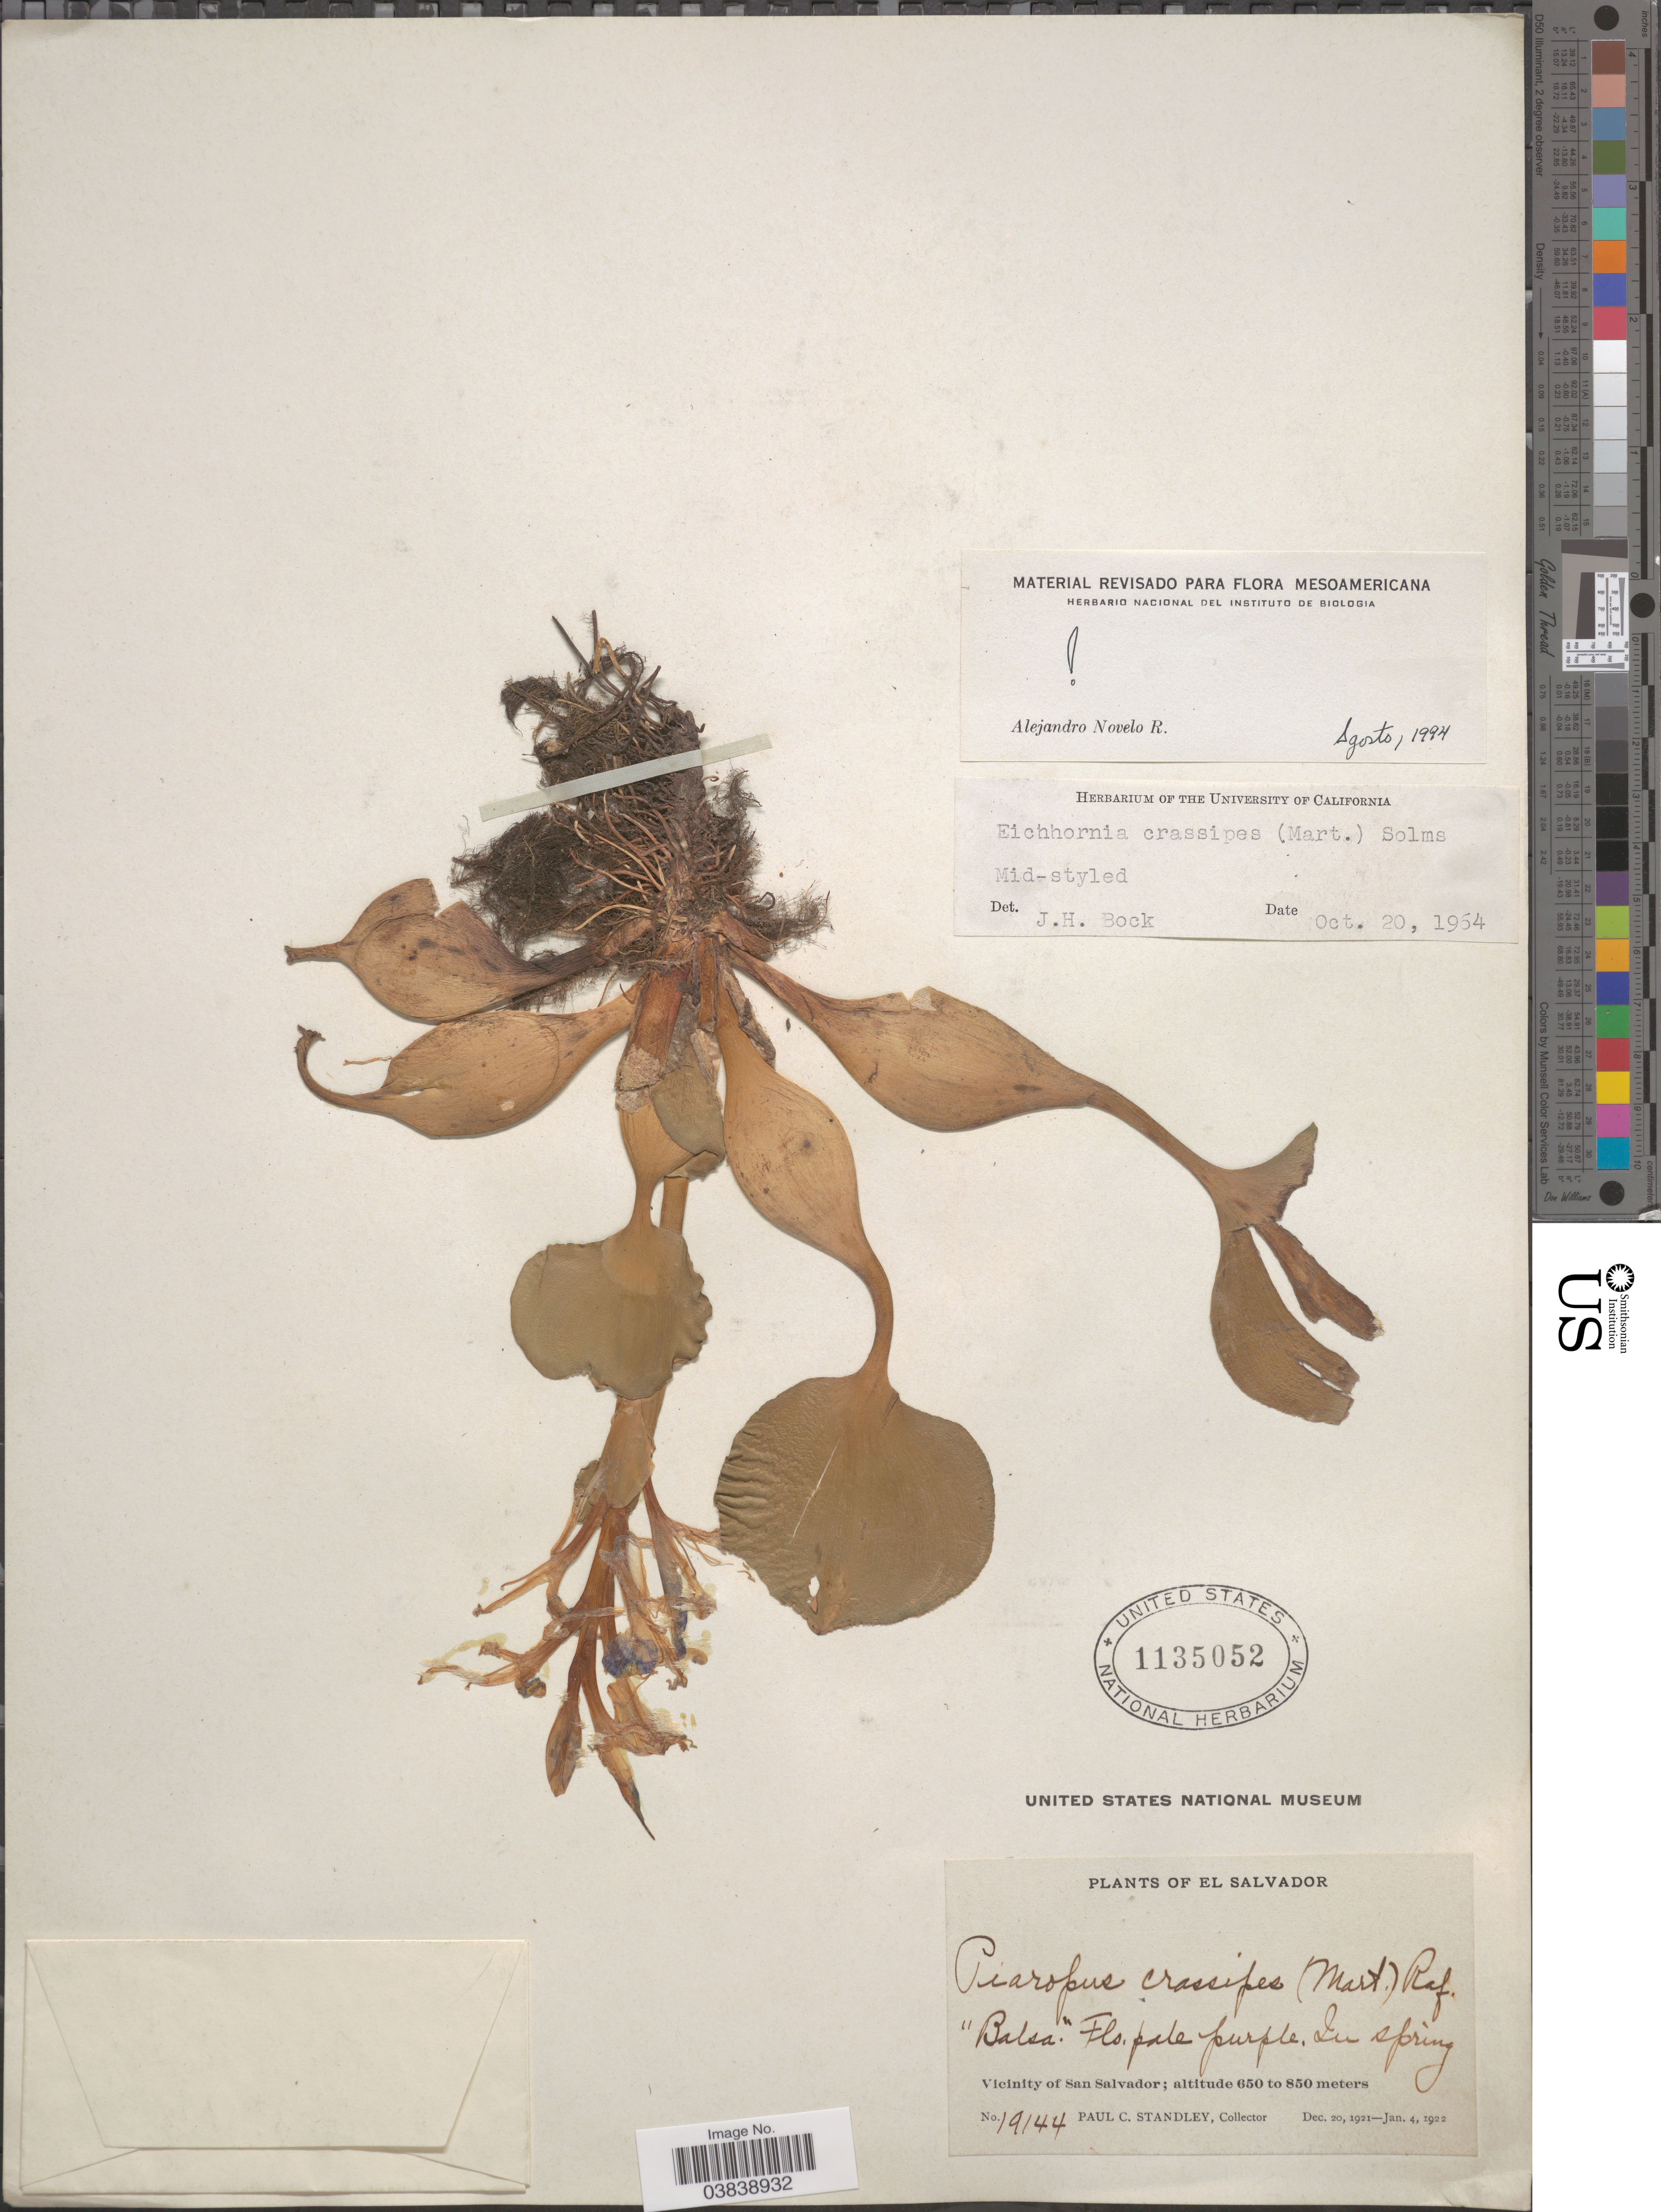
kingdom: Plantae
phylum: Tracheophyta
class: Liliopsida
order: Commelinales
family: Pontederiaceae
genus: Eichhornia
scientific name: Eichhornia crassipes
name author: (Mart.) Solms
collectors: P. C. Standley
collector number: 19144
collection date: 1921-12-20/1922-01-04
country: El Salvador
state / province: San Salvador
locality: Vicinity of San Salvador.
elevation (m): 650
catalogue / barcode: US 1135052